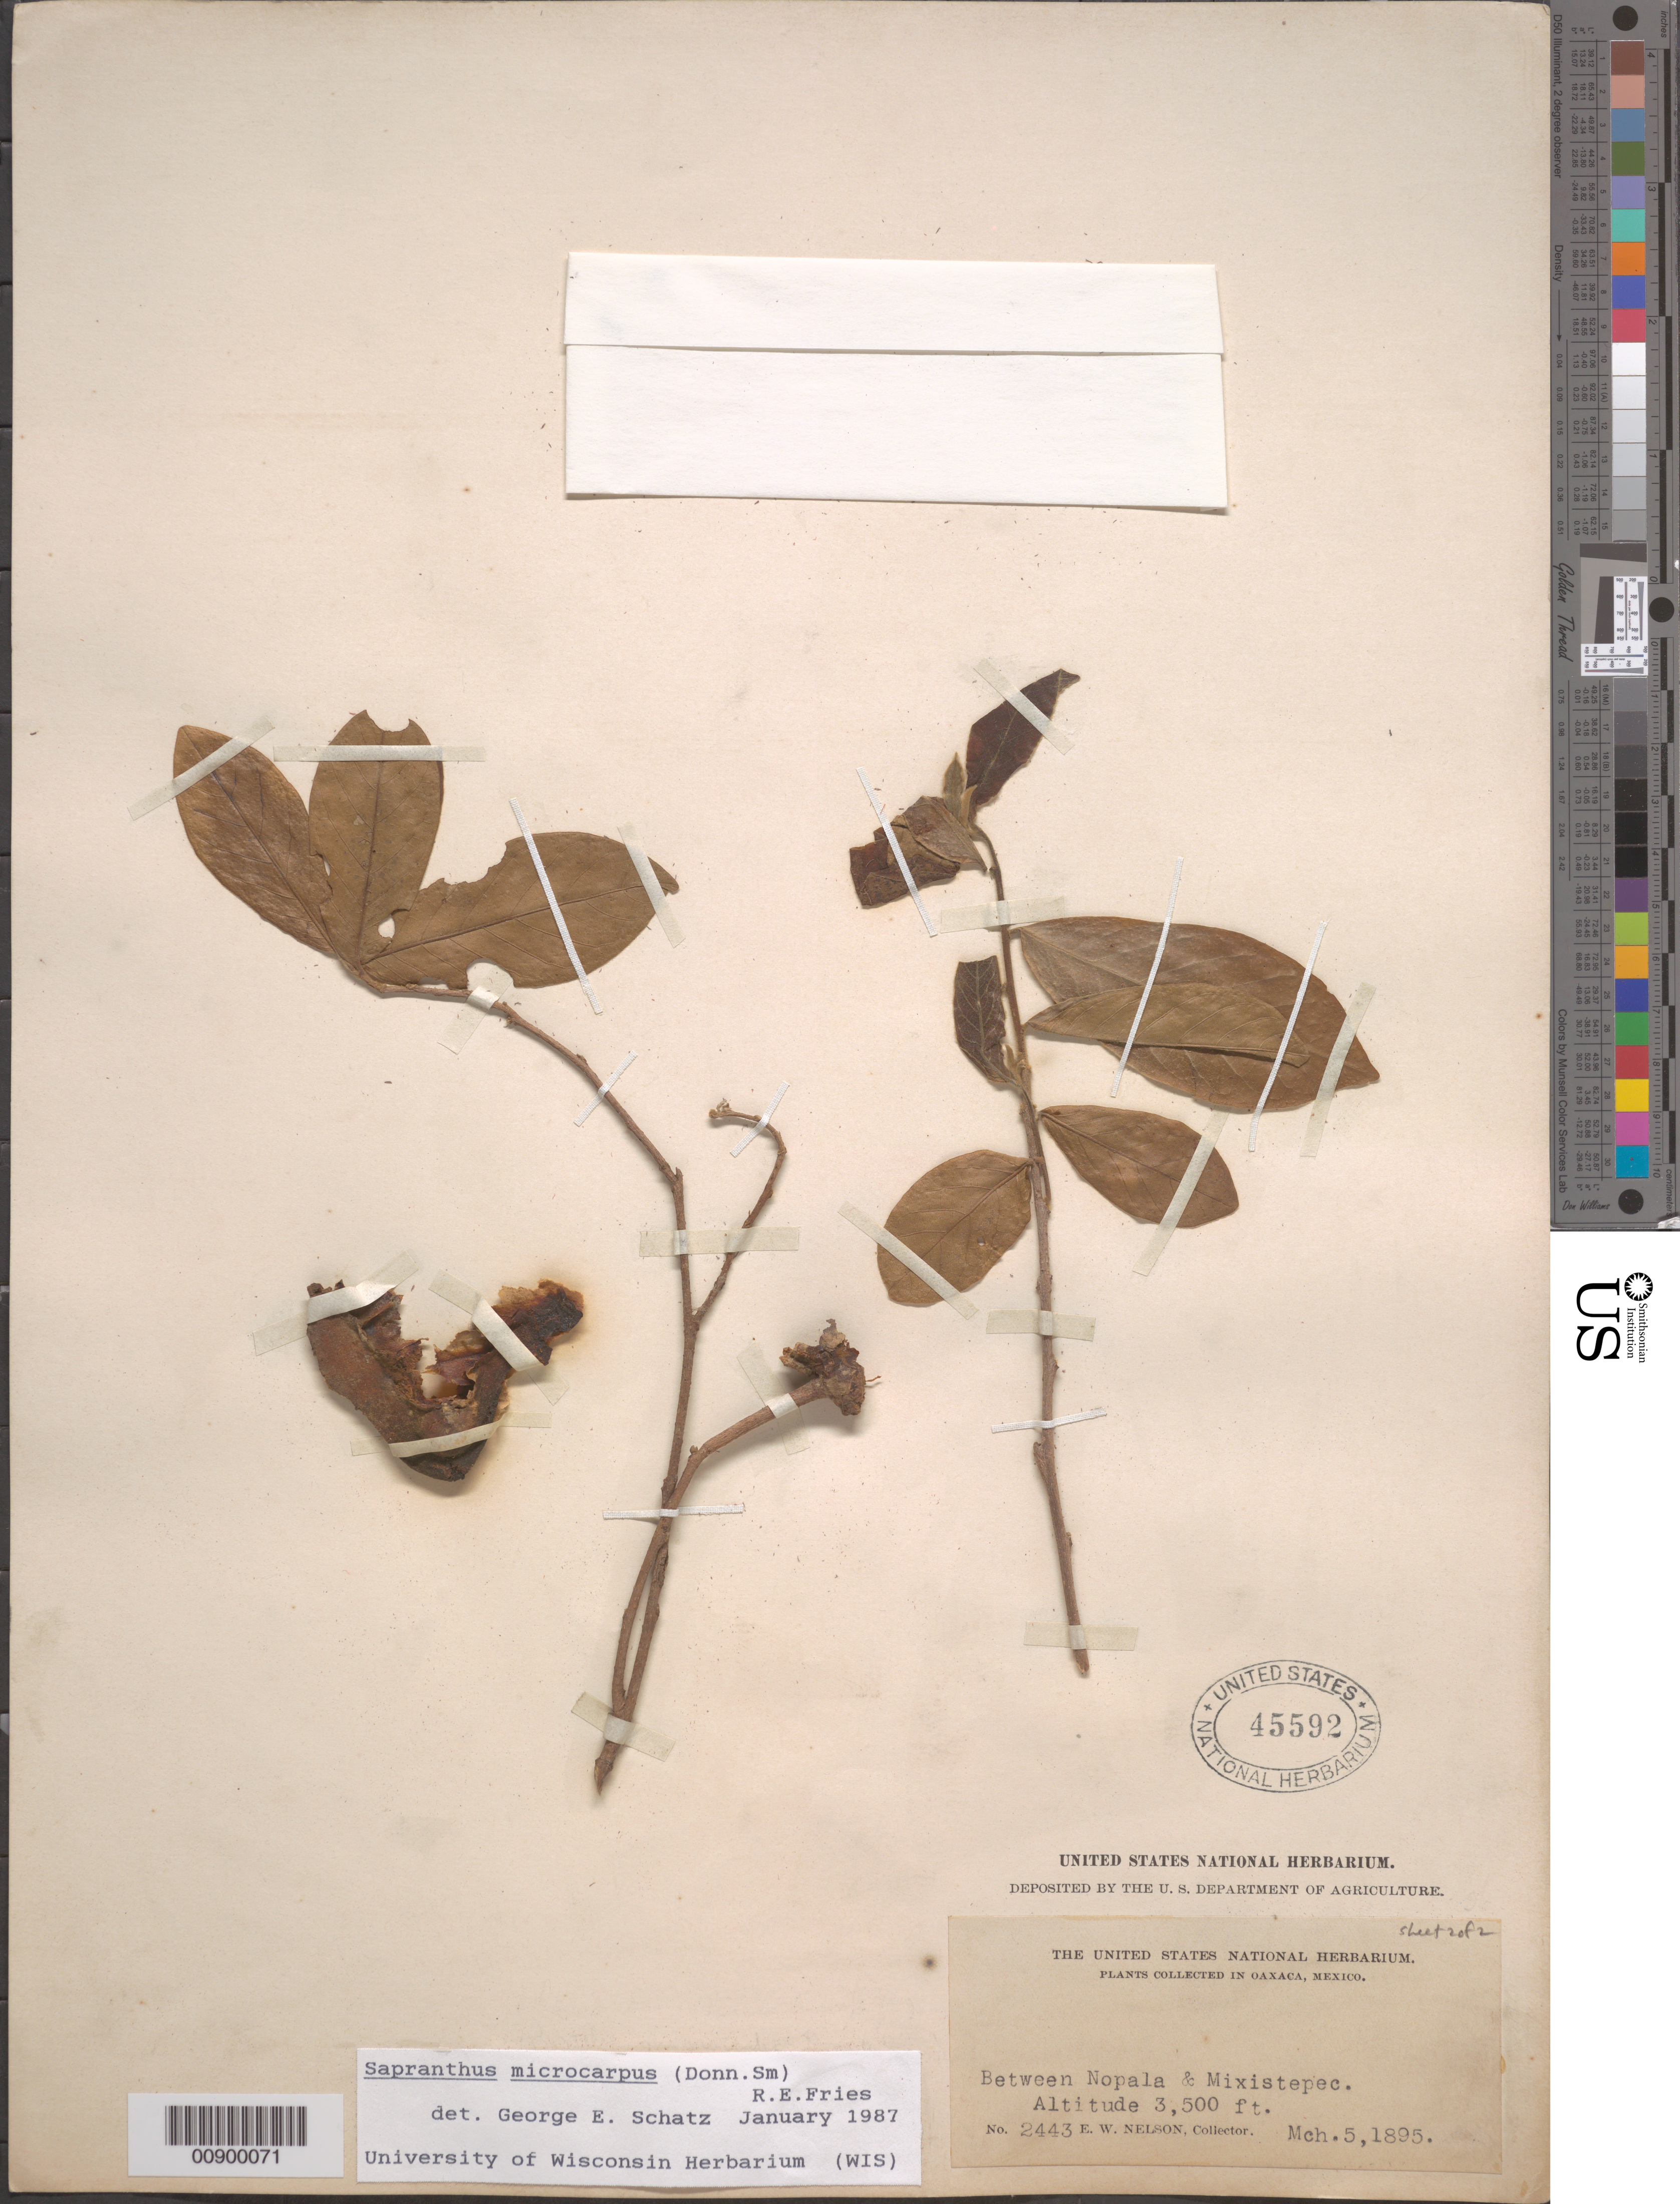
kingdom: Plantae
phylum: Tracheophyta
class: Magnoliopsida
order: Magnoliales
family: Annonaceae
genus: Sapranthus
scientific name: Sapranthus microcarpus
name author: (Donn. Sm.) R.E. Fr.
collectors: E. W. Nelson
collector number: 2443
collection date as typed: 05 Mar 1895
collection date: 1895-03-05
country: Mexico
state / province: Oaxaca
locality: Between Nopala & Mixistepec.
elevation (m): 1067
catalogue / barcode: US 45592